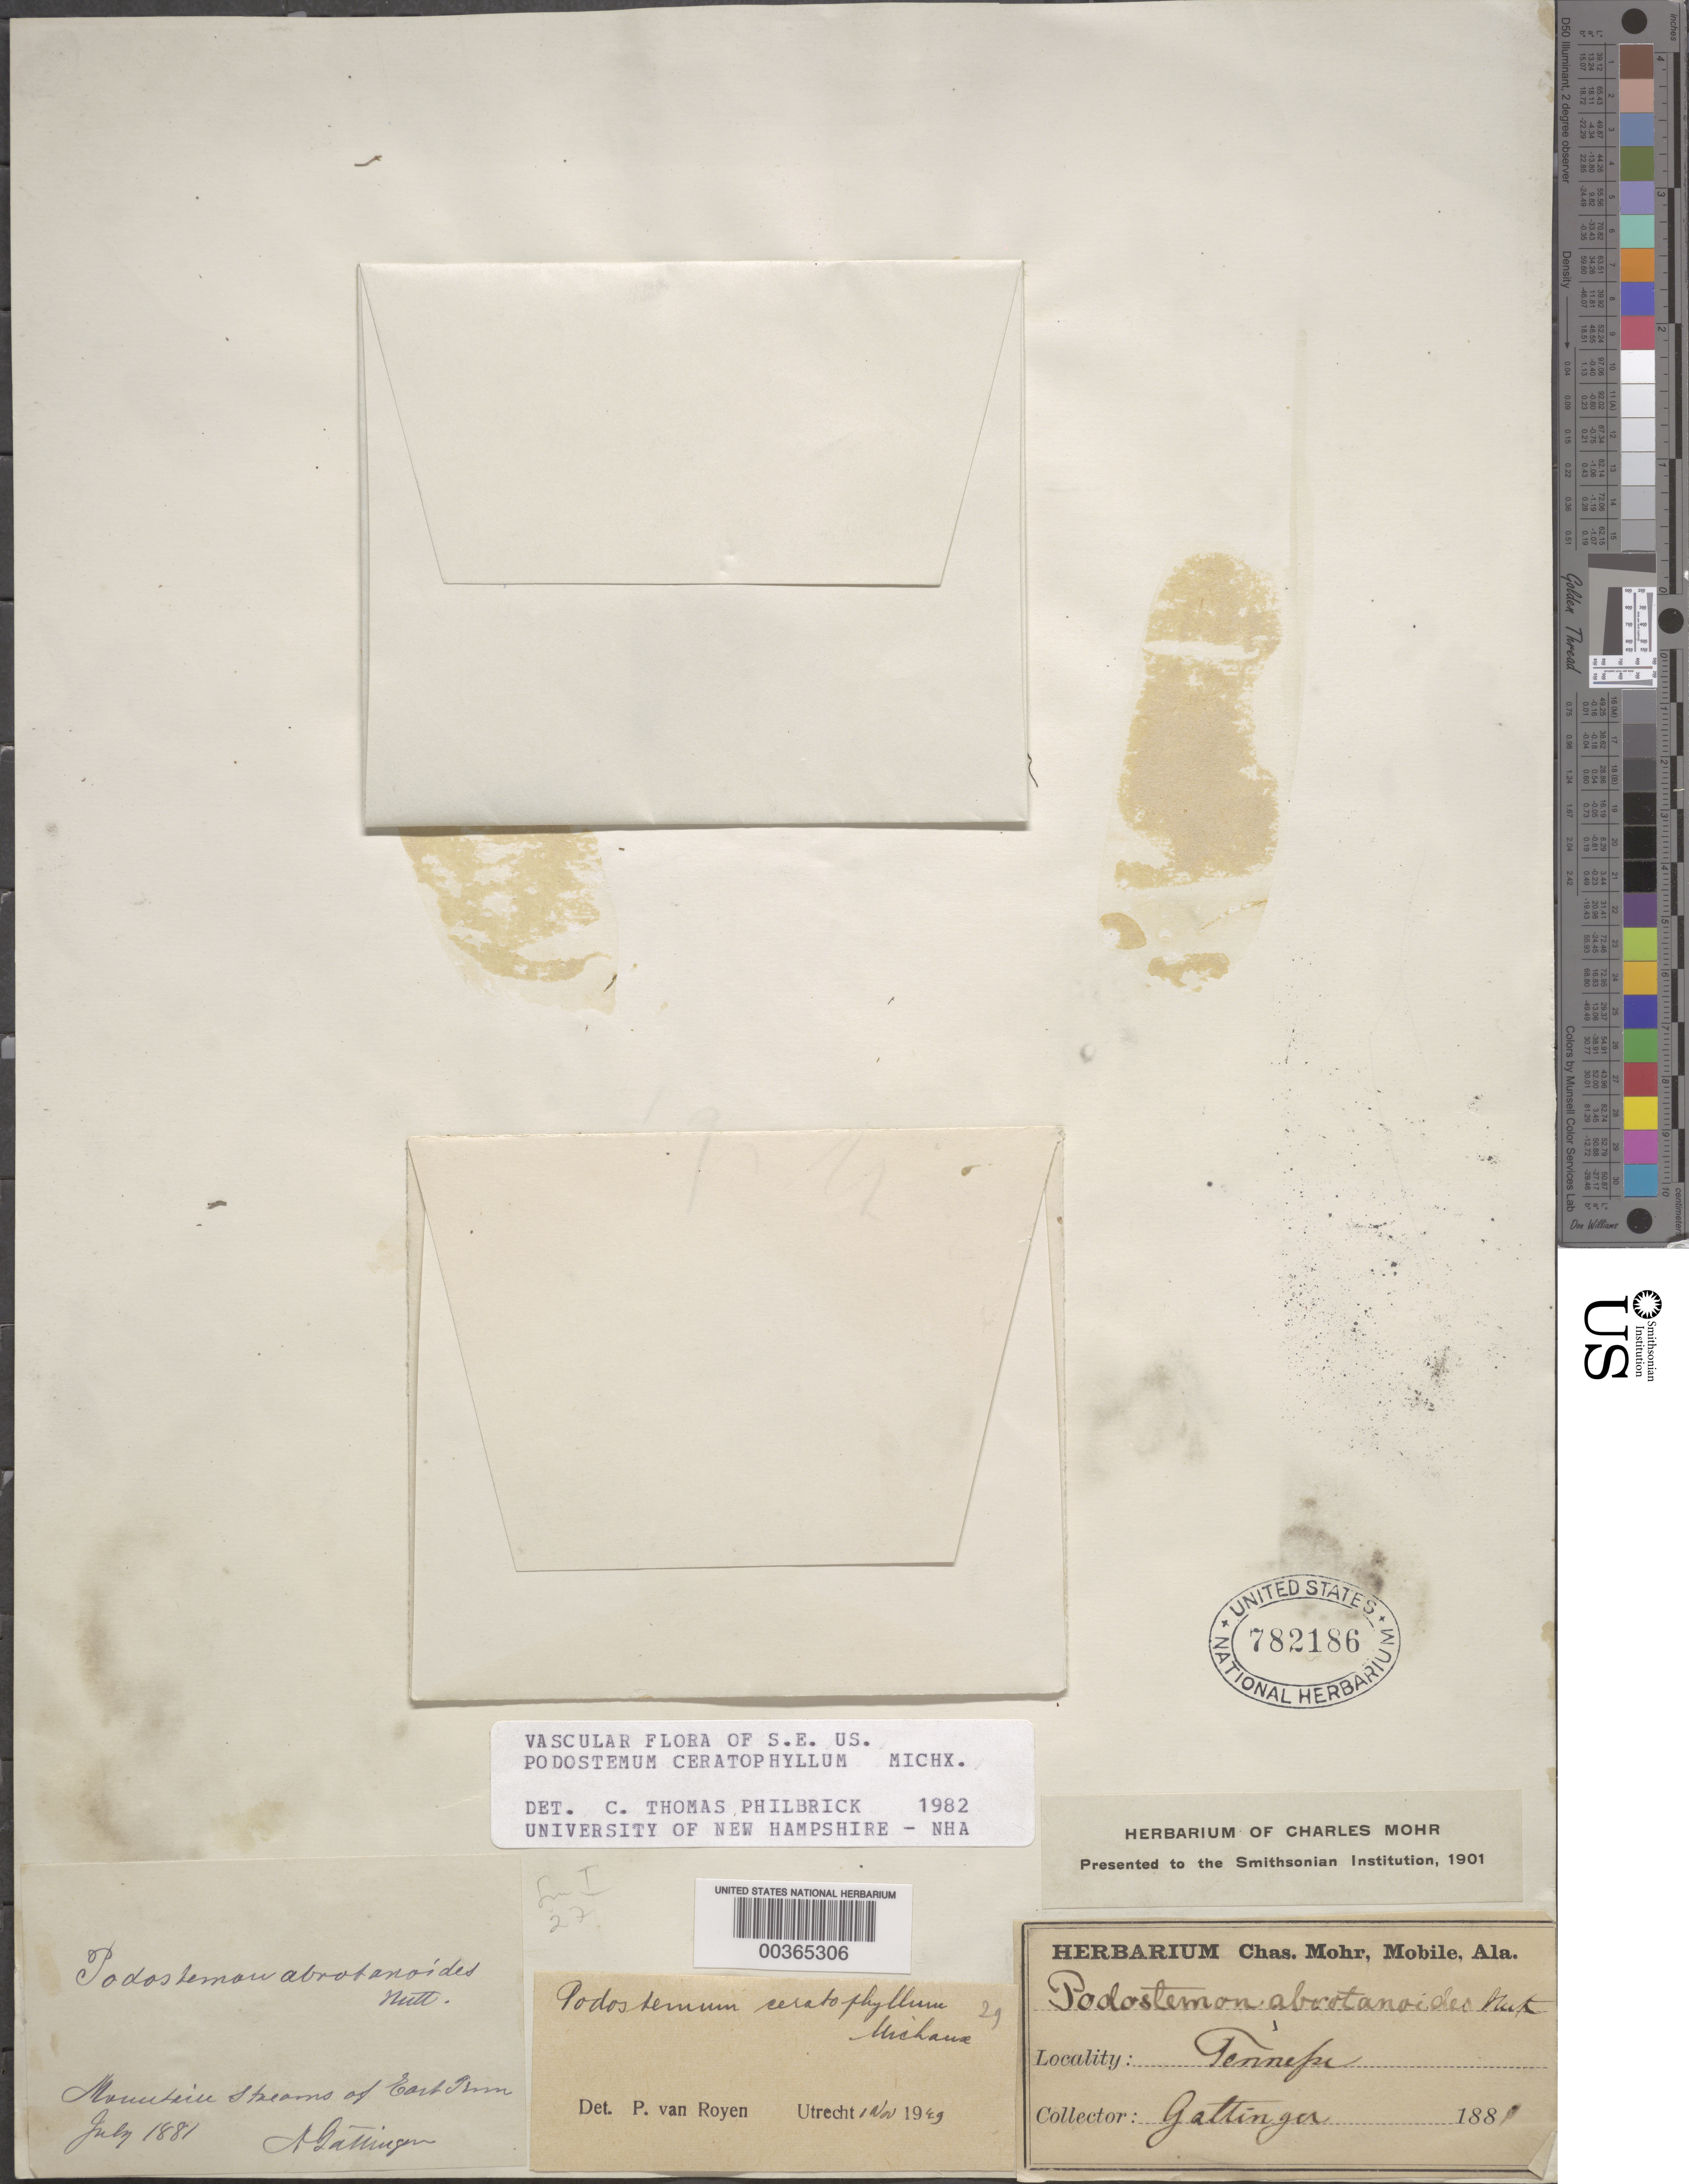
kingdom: Plantae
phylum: Tracheophyta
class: Magnoliopsida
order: Malpighiales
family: Podostemaceae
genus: Podostemum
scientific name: Podostemum ceratophylllum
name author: Michx.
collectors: A. Gattinger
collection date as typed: Jul 1881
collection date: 1881-07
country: United States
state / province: Tennessee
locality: Mt streams of e tenn., tennepe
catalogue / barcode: US 782186